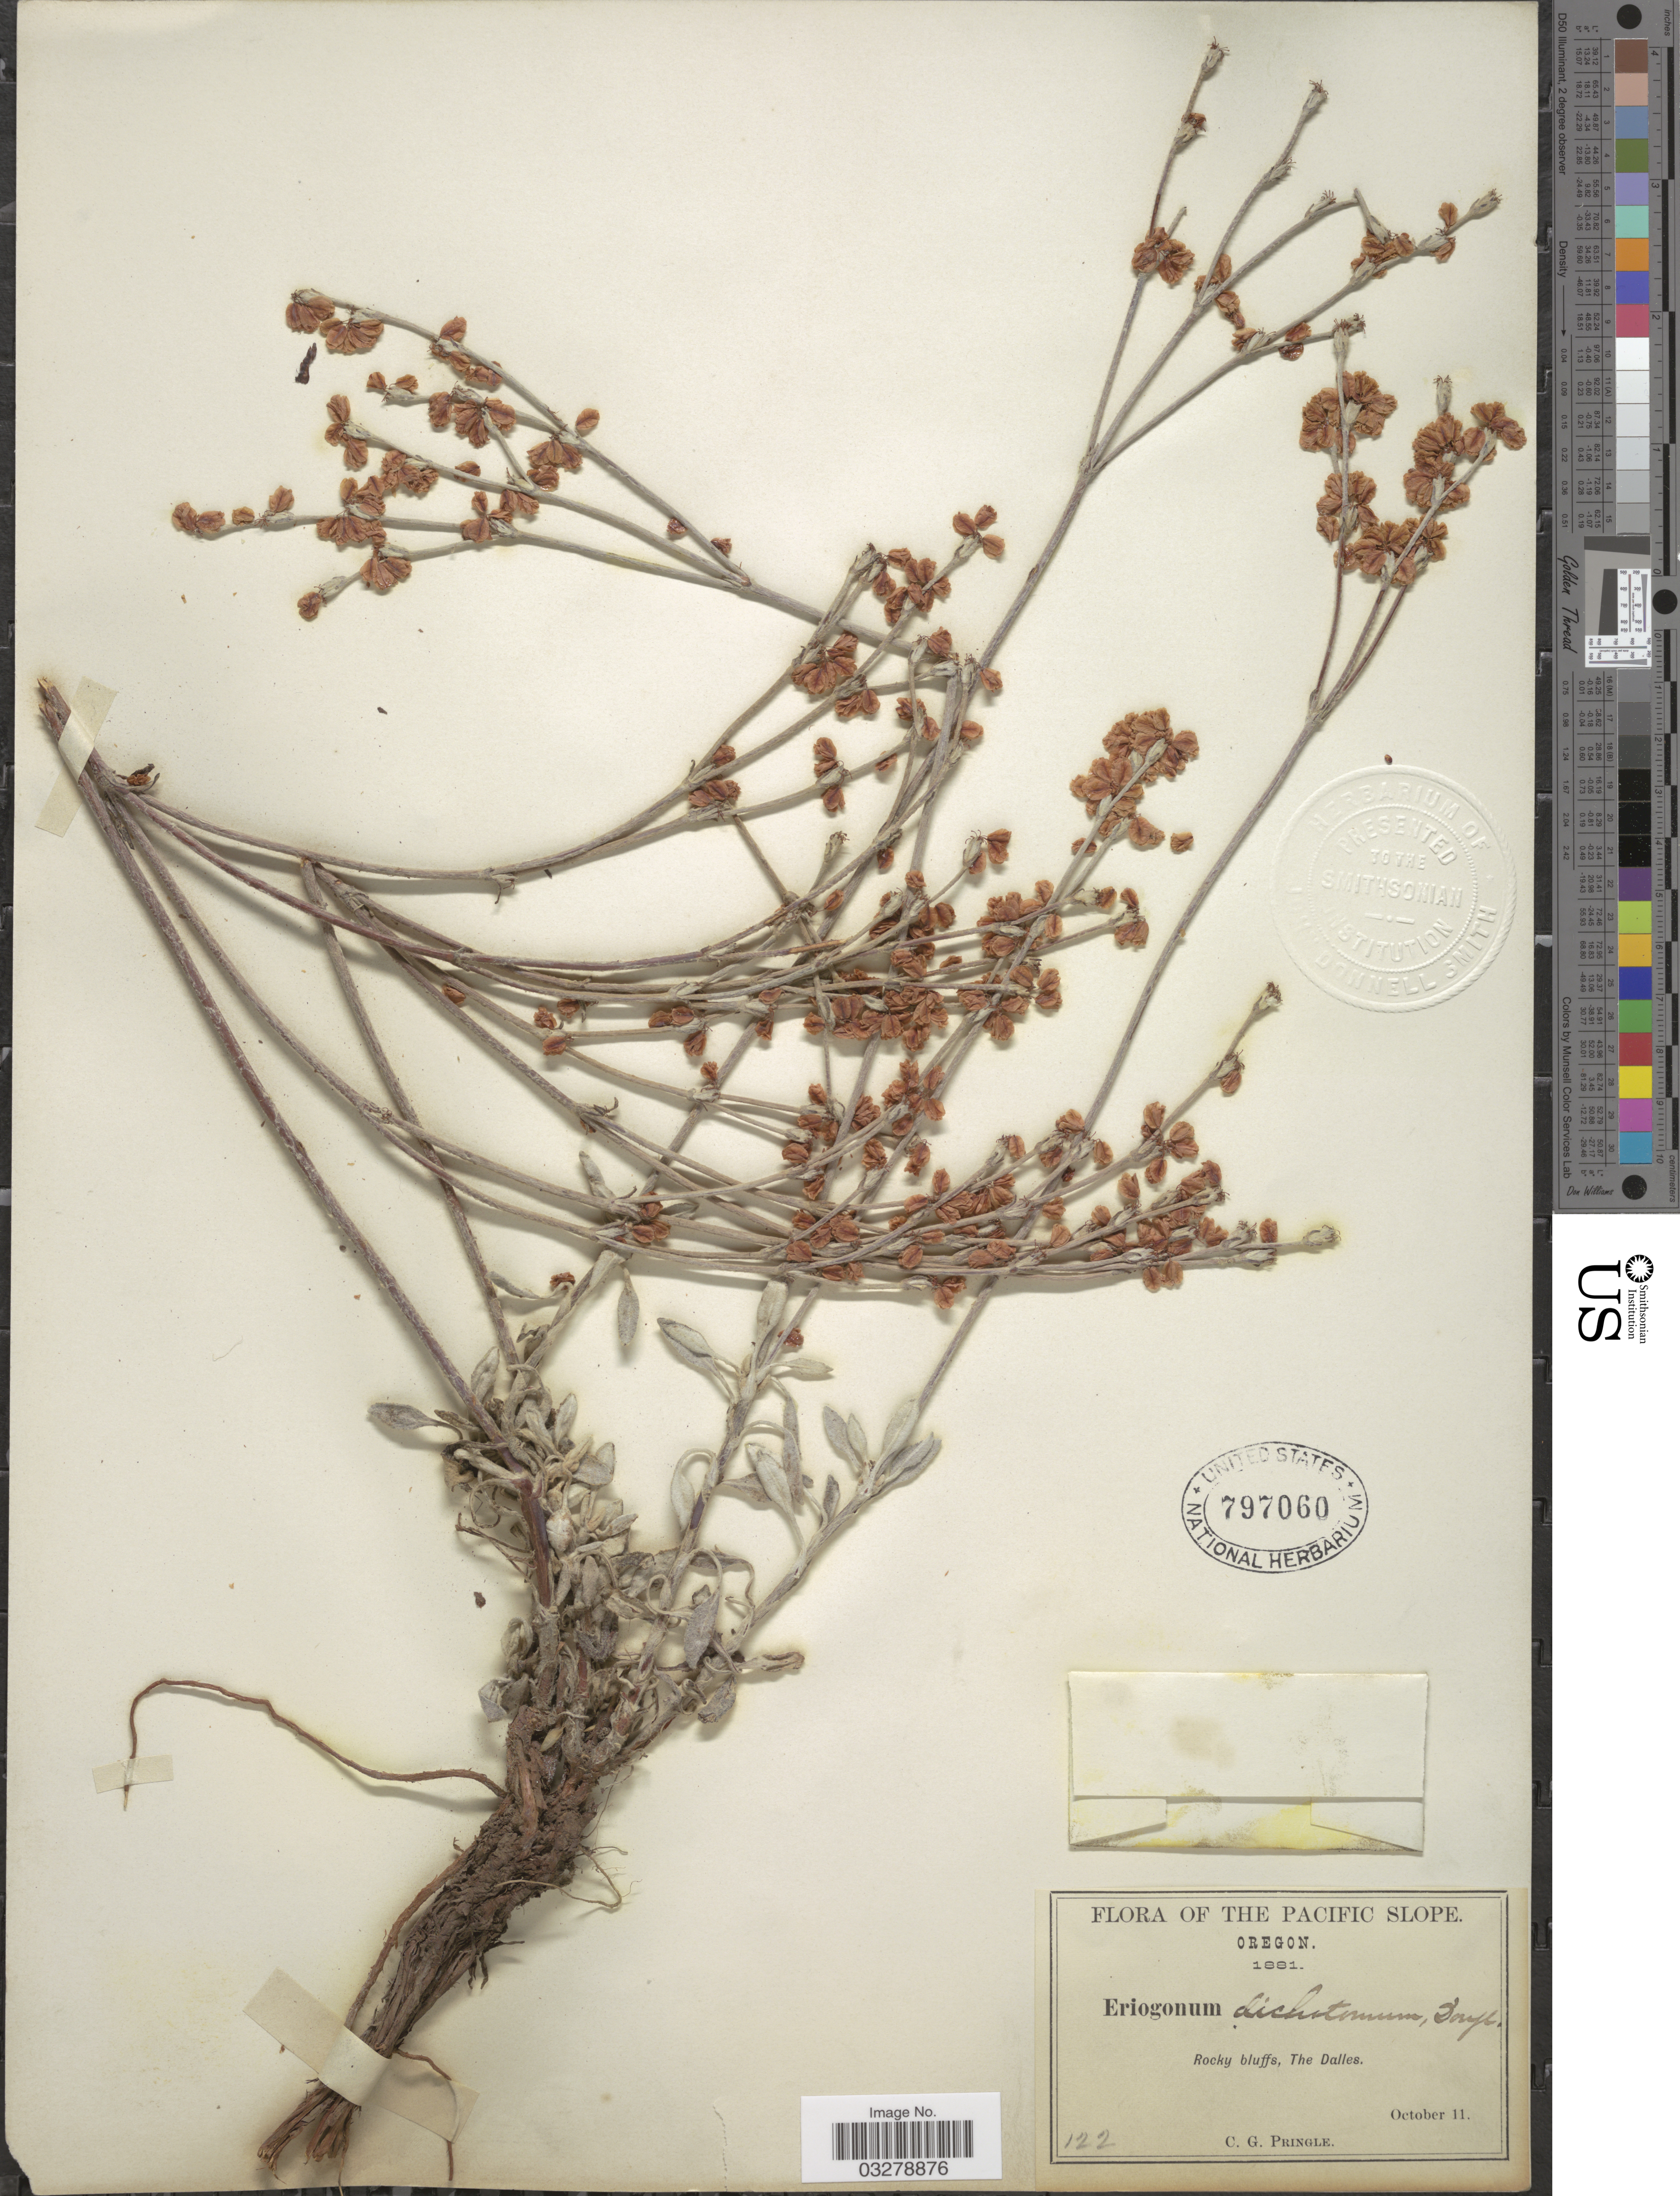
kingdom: Plantae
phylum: Tracheophyta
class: Magnoliopsida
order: Caryophyllales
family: Polygonaceae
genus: Eriogonum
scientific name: Eriogonum niverum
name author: Douglas ex Benth.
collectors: C. G. Pringle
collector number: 122?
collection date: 1881-10-11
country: United States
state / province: Oregon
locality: Pacific Slope. The Dalles.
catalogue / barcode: US 797060